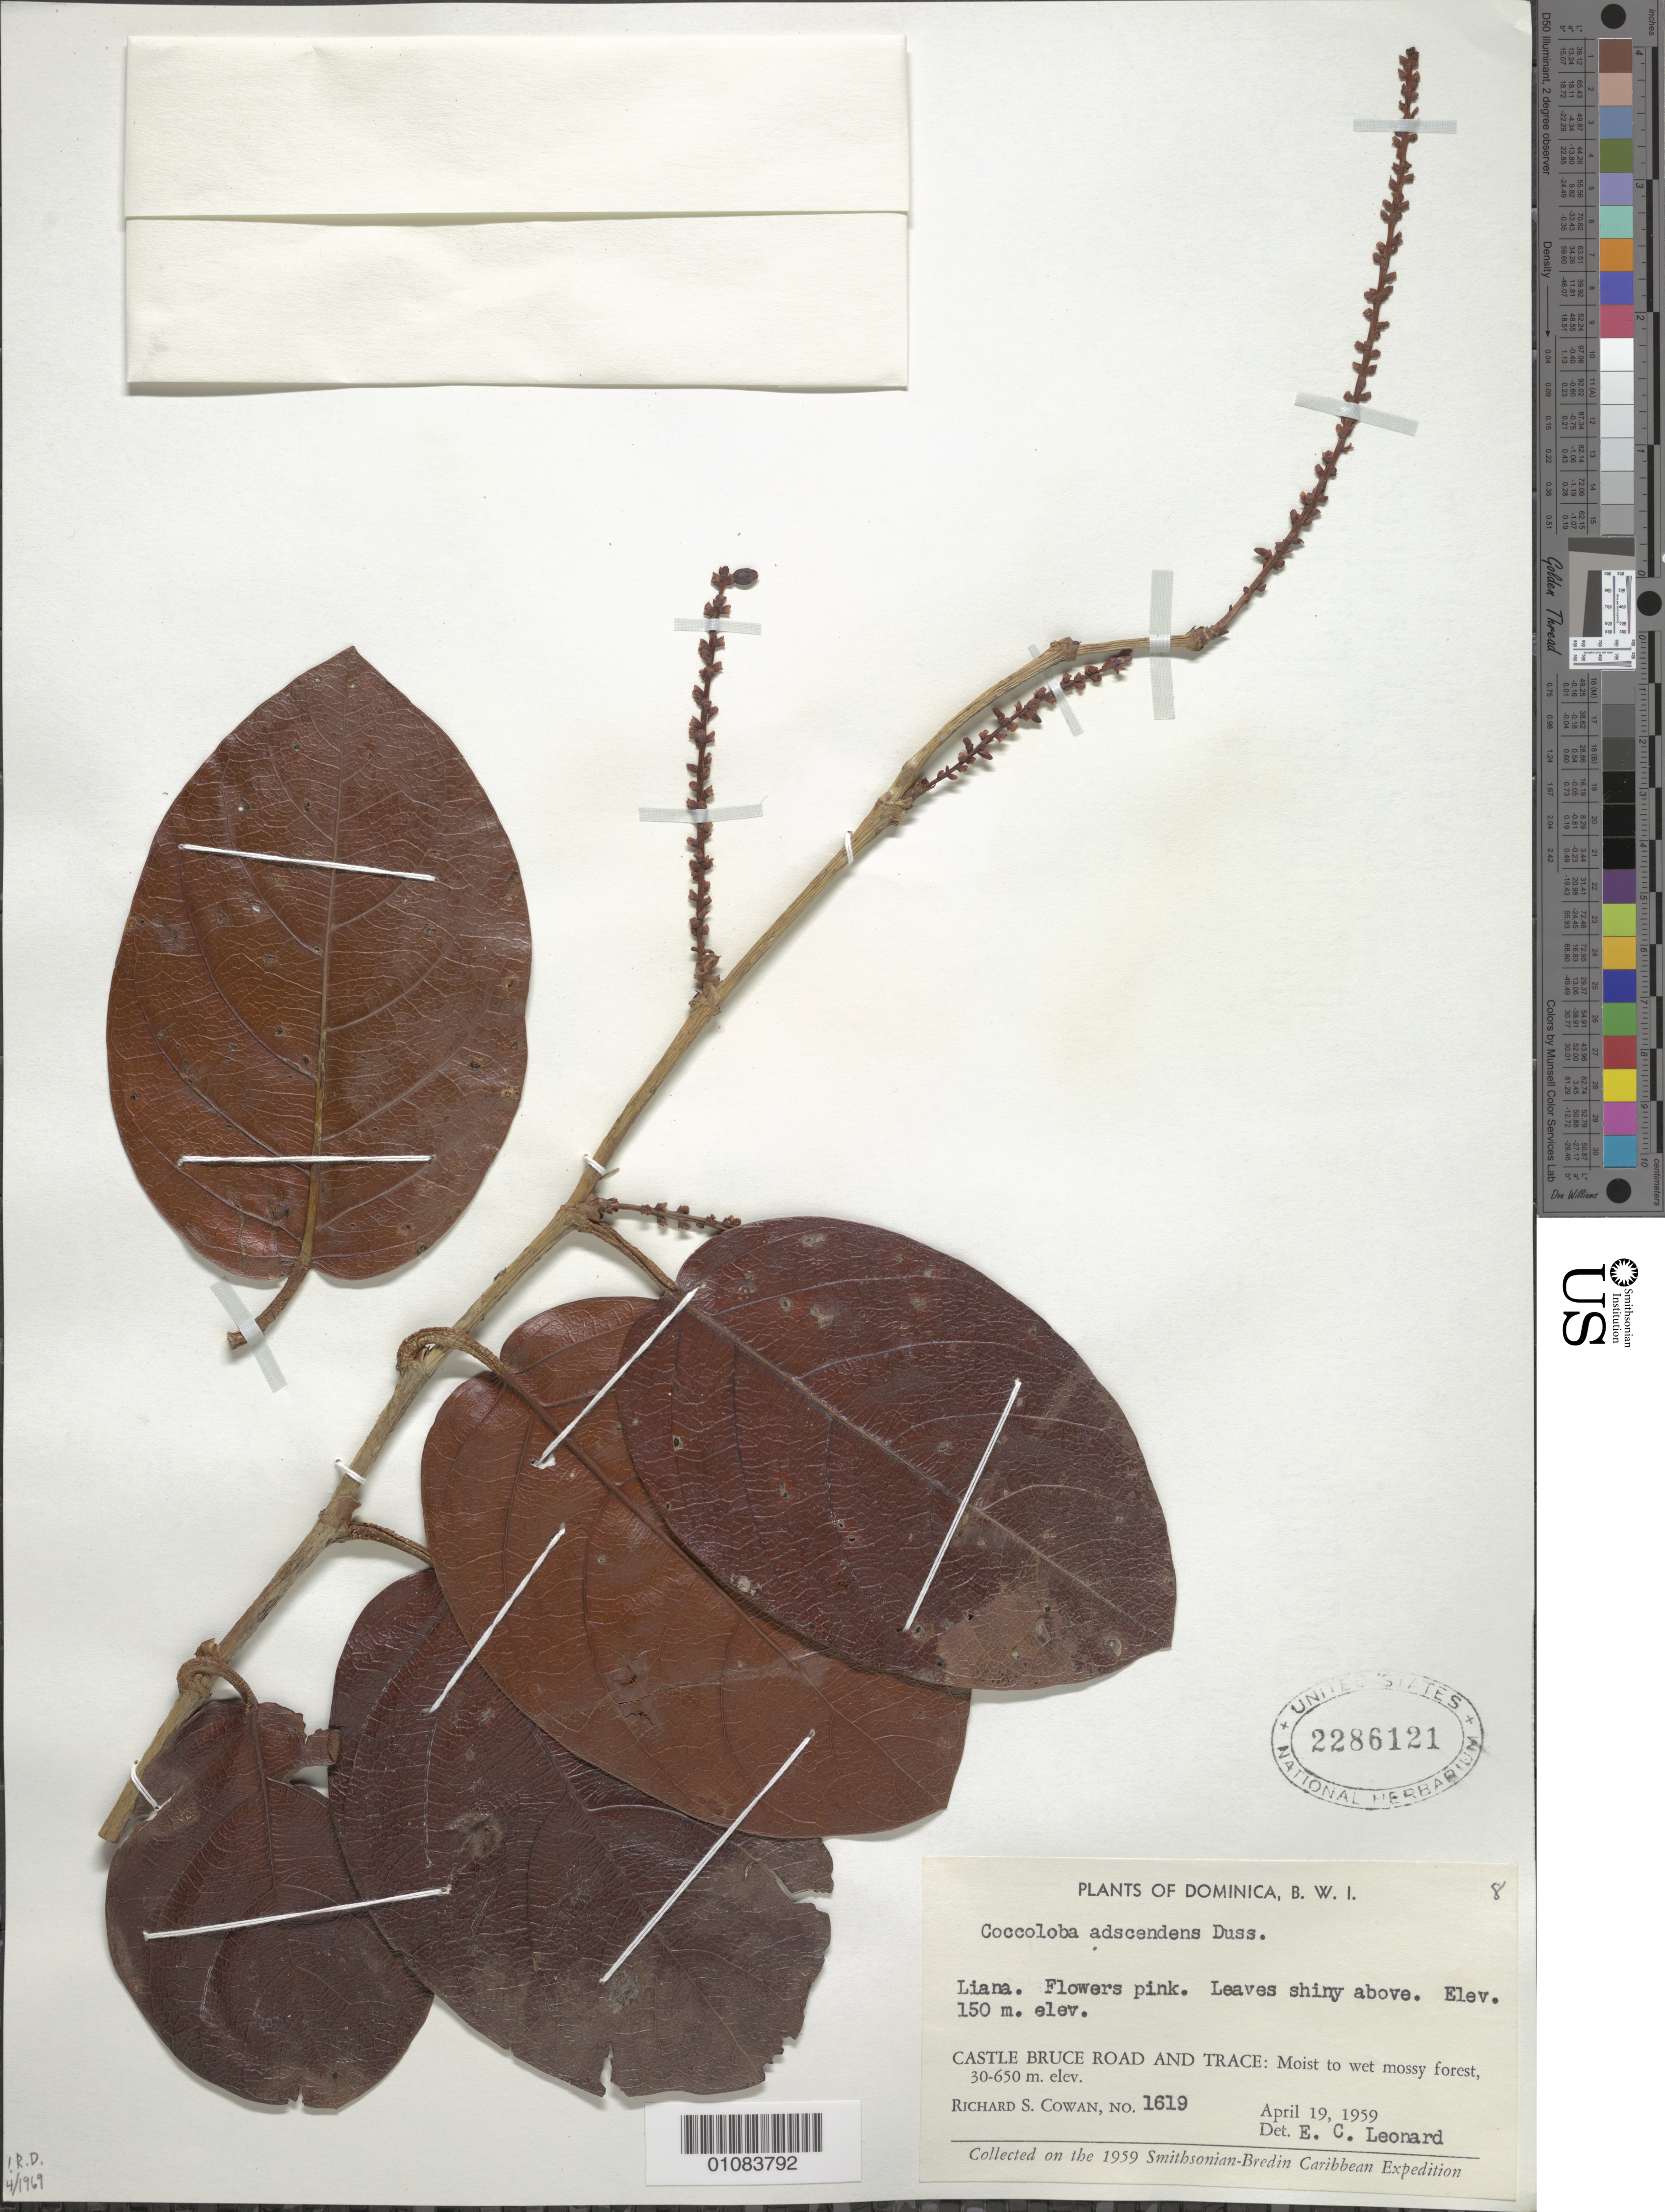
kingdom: Plantae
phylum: Tracheophyta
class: Magnoliopsida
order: Caryophyllales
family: Polygonaceae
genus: Coccoloba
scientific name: Coccoloba ascendens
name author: Duss ex Lindau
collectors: R. S. Cowan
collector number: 1619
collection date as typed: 19 Apr 1959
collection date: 1959-04-19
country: Dominica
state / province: St. David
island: Dominica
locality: Castle Bruce road and trace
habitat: Moist to wet mossy forest.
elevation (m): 150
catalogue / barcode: US 2286121